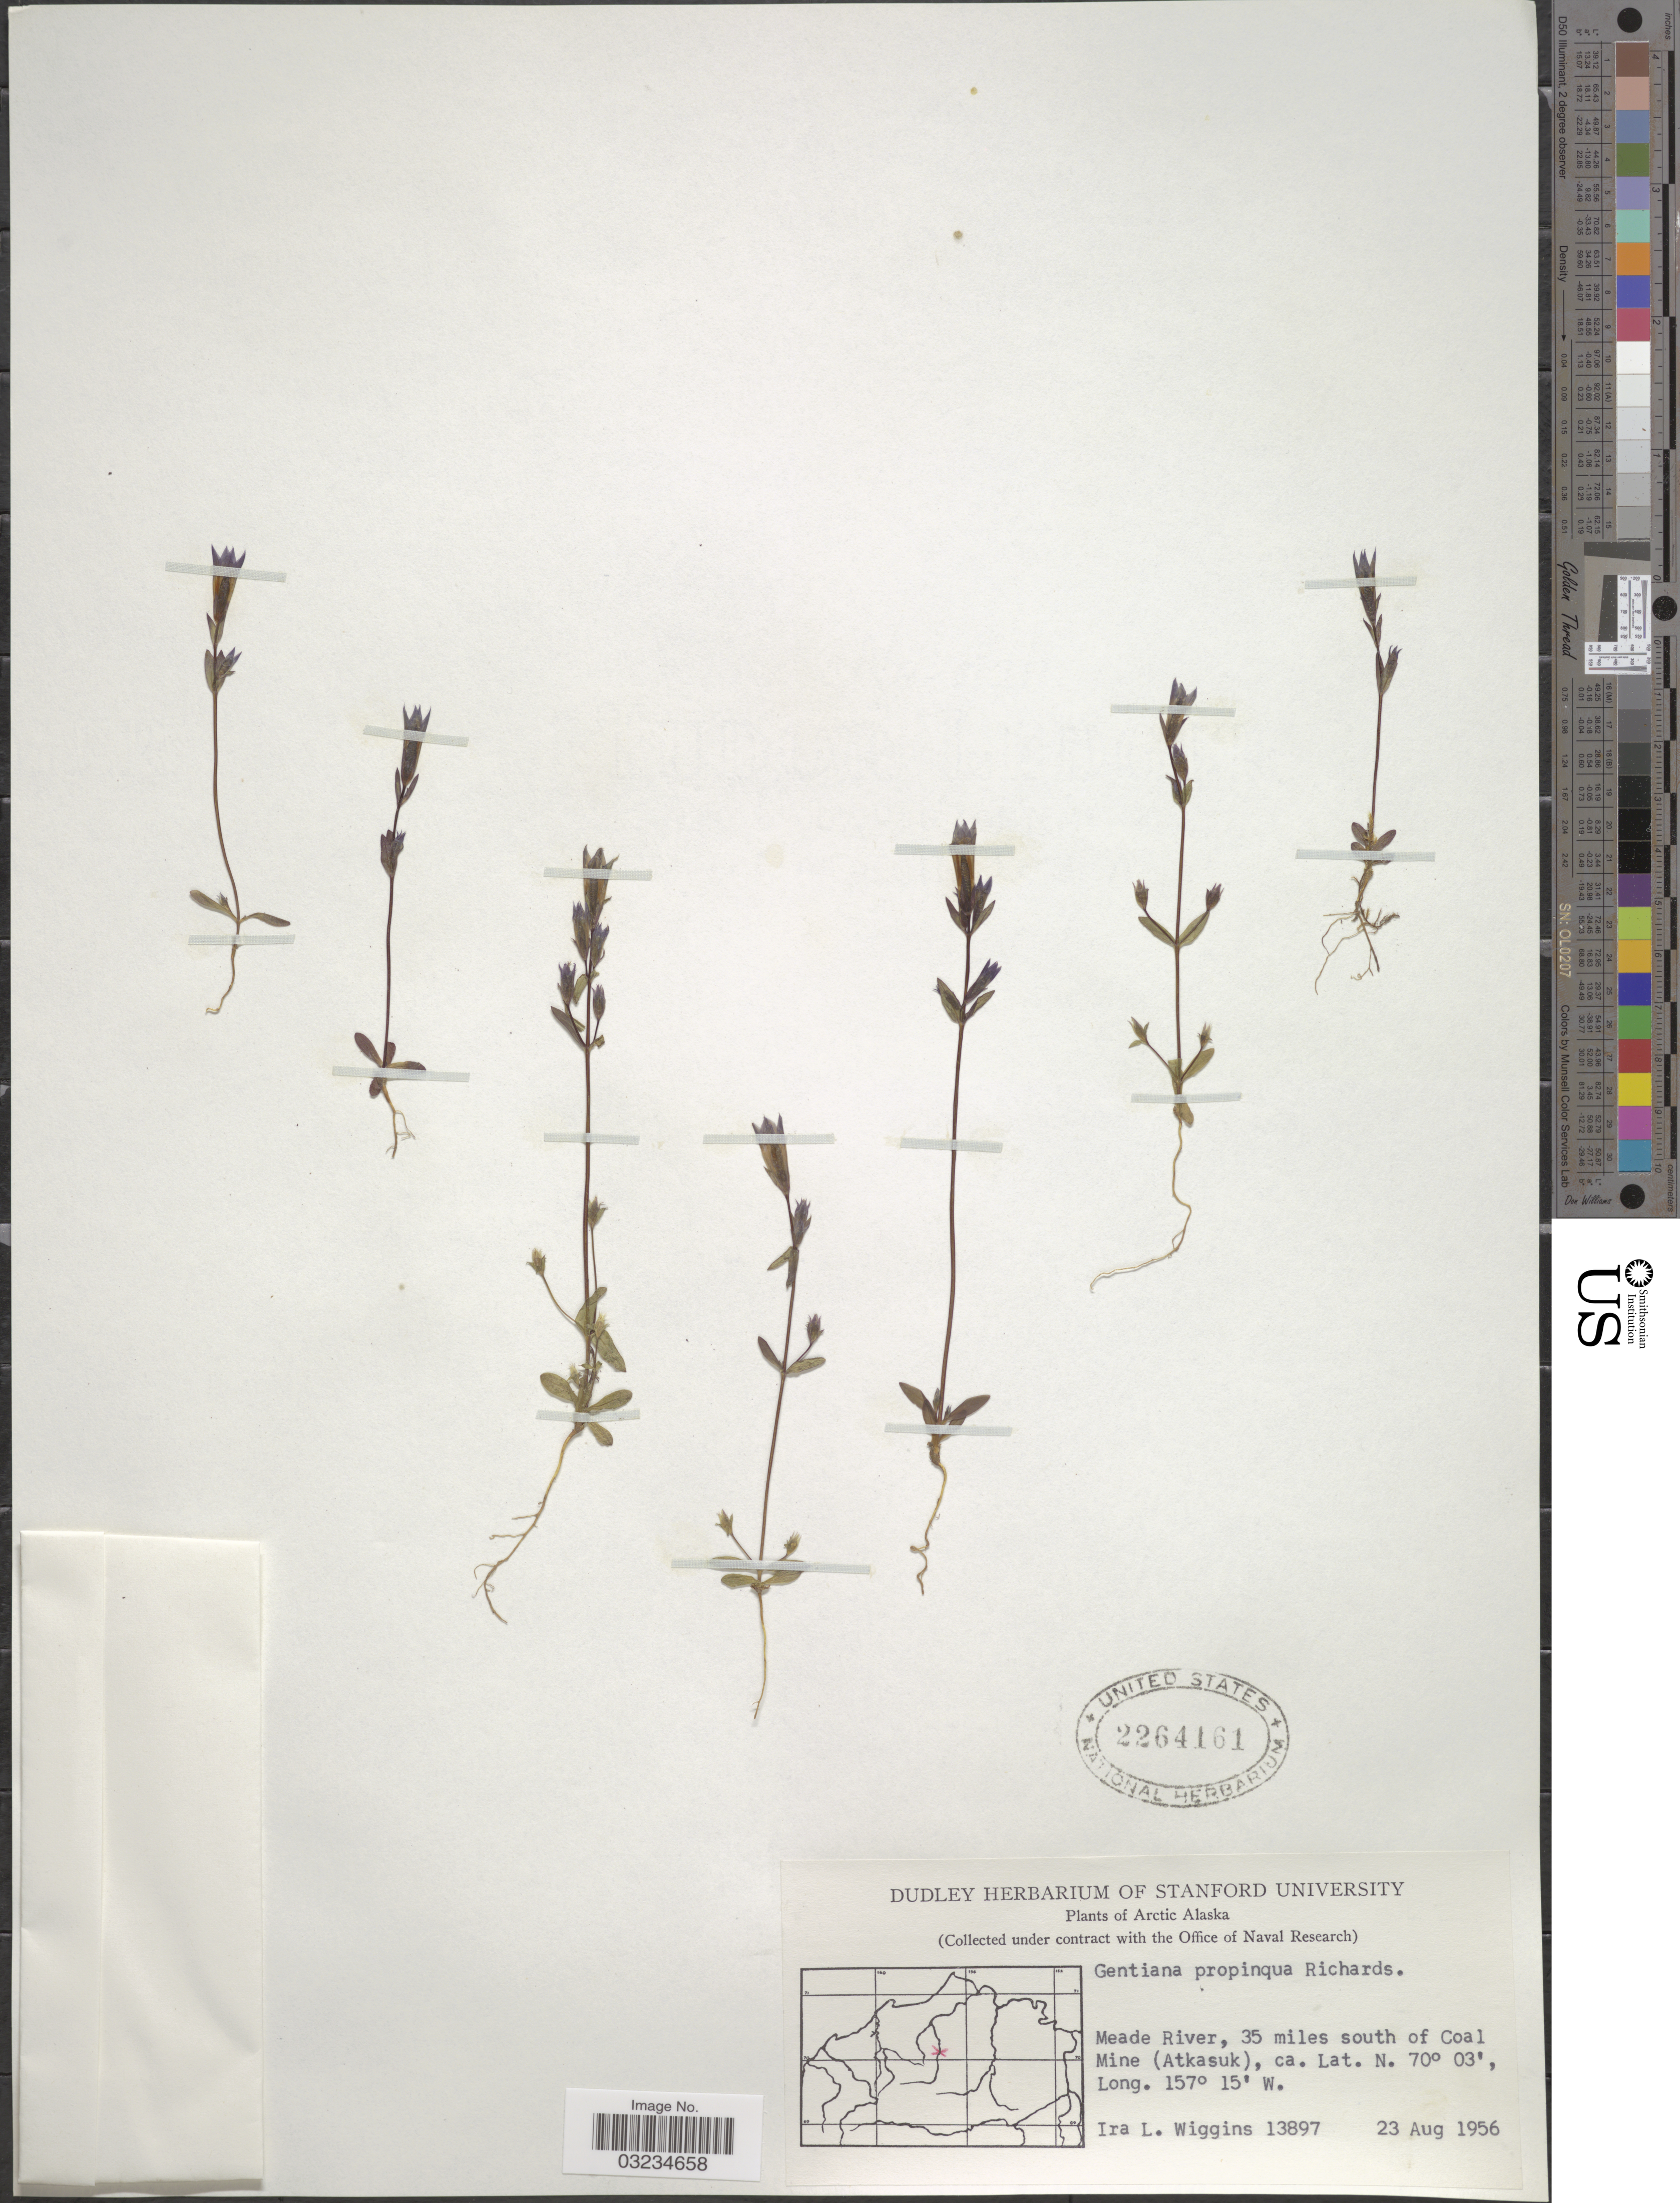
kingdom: Plantae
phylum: Tracheophyta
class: Magnoliopsida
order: Gentianales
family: Gentianaceae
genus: Gentiana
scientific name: Gentiana propinqua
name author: Richards.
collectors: I. L. Wiggins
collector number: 13897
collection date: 1956-08-23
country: United States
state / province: Alaska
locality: Arctic Alaska. Meade River, 35 miles south of Coal Mine (Atkasuk).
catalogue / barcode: US 2264161